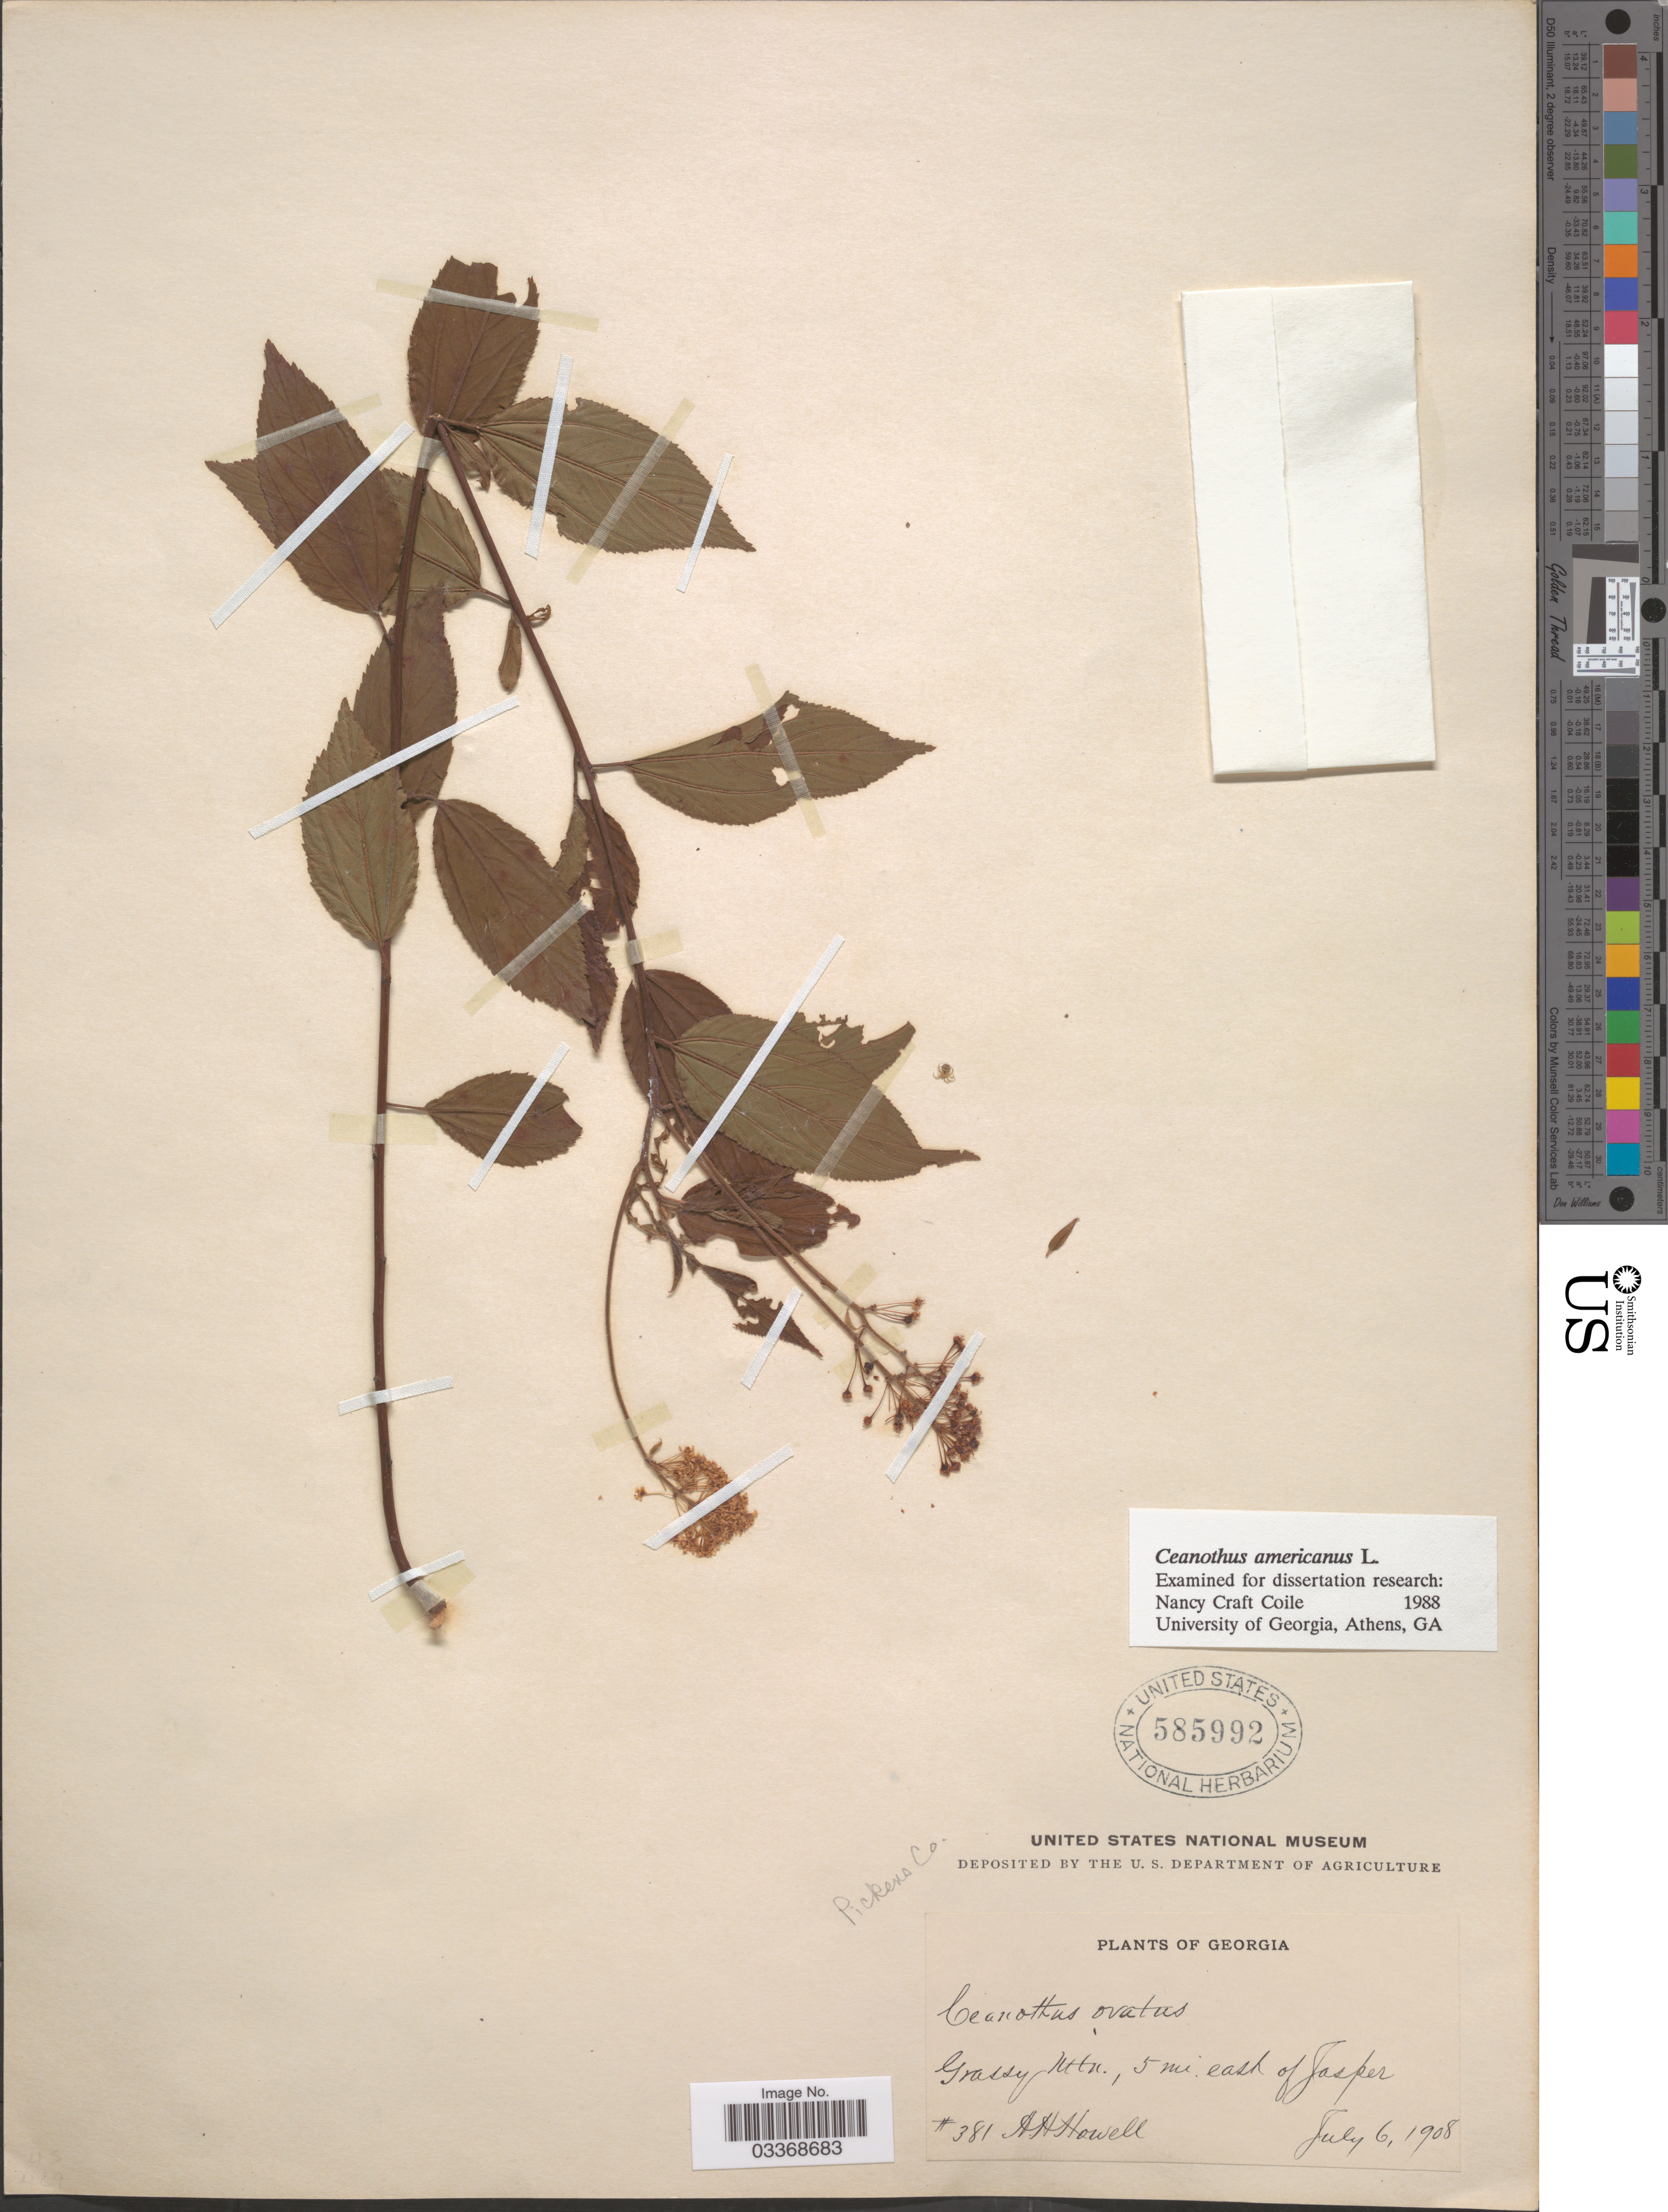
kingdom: Plantae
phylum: Tracheophyta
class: Magnoliopsida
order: Rosales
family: Rhamnaceae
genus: Ceanothus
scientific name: Ceanothus americanus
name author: L.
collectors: A. Howell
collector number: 381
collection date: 1908-07-06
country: United States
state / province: Georgia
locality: Pickens Co., Grassy Mtn., 5 mi. east of Jasper.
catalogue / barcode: US 585992